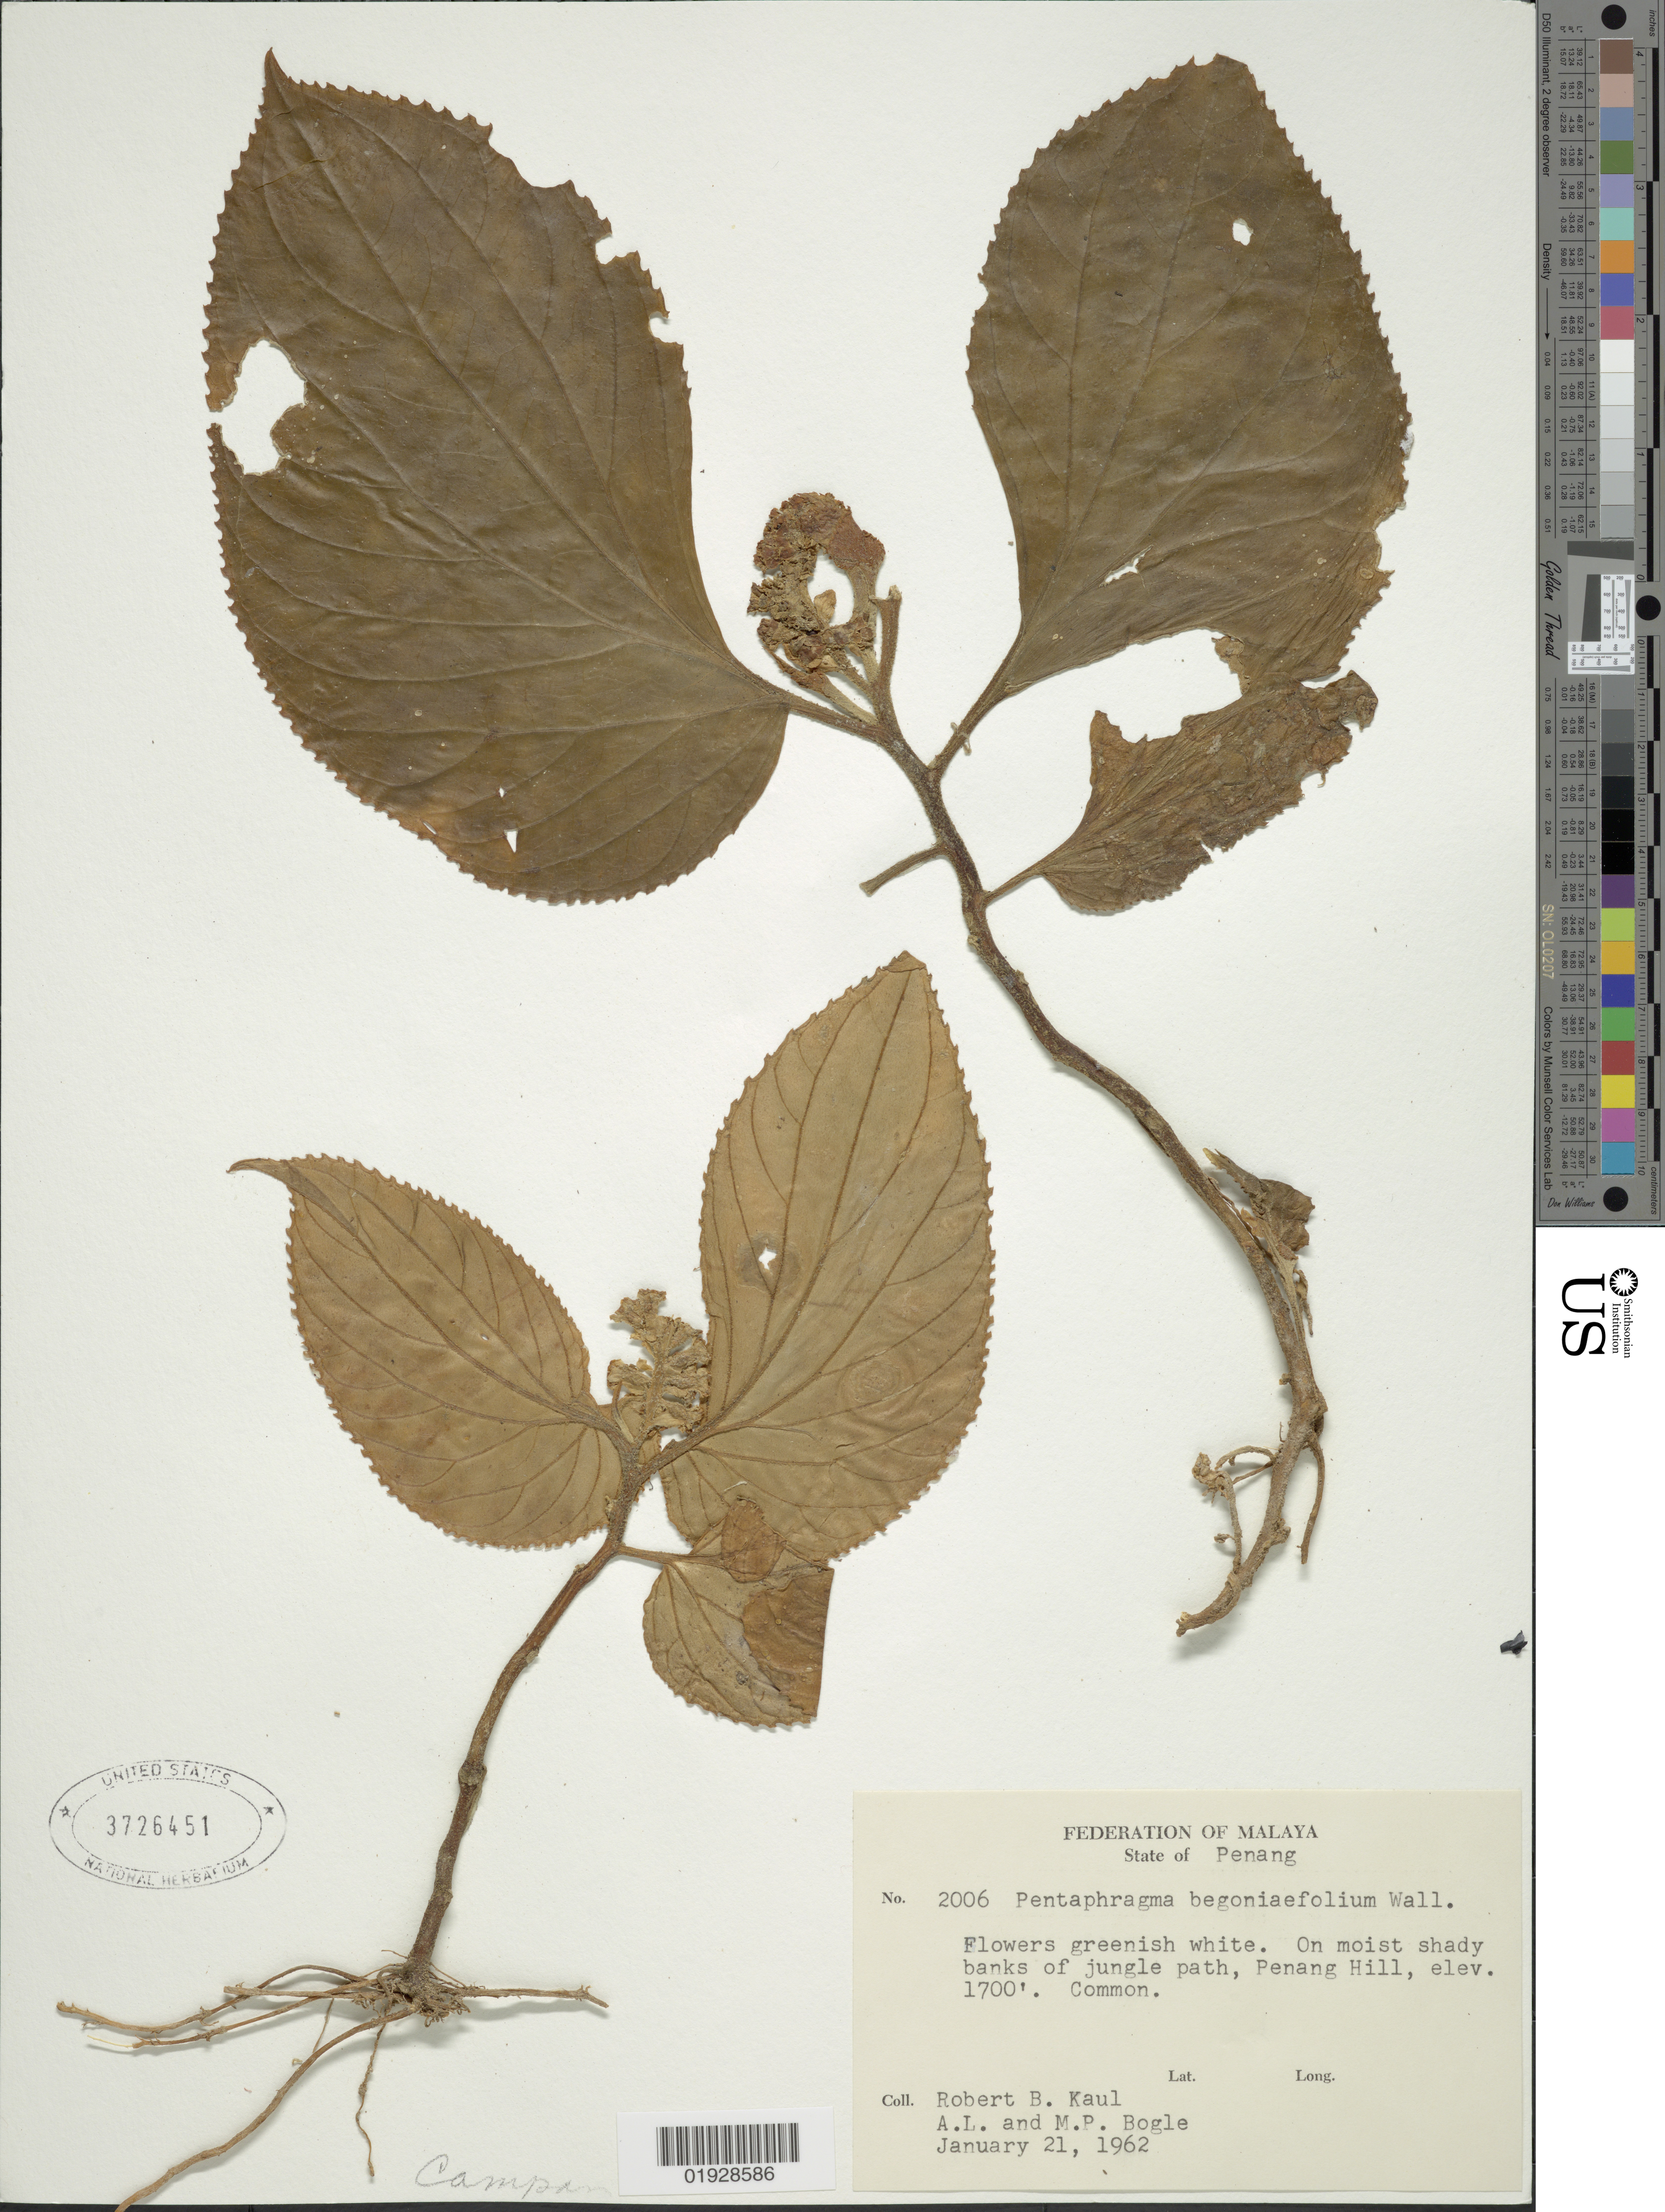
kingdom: Plantae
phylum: Tracheophyta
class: Magnoliopsida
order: Asterales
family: Pentaphragmataceae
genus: Pentaphragma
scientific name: Pentaphragma begoniifolia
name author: Wall. ex G. Don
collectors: R. Kaul, Bogle, A.L. & M. Bogle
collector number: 2006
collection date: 1962-01-21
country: Malaysia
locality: Malaya. State of Penang. banks of jungle path, Penang Hill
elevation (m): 518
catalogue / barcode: US 3726451